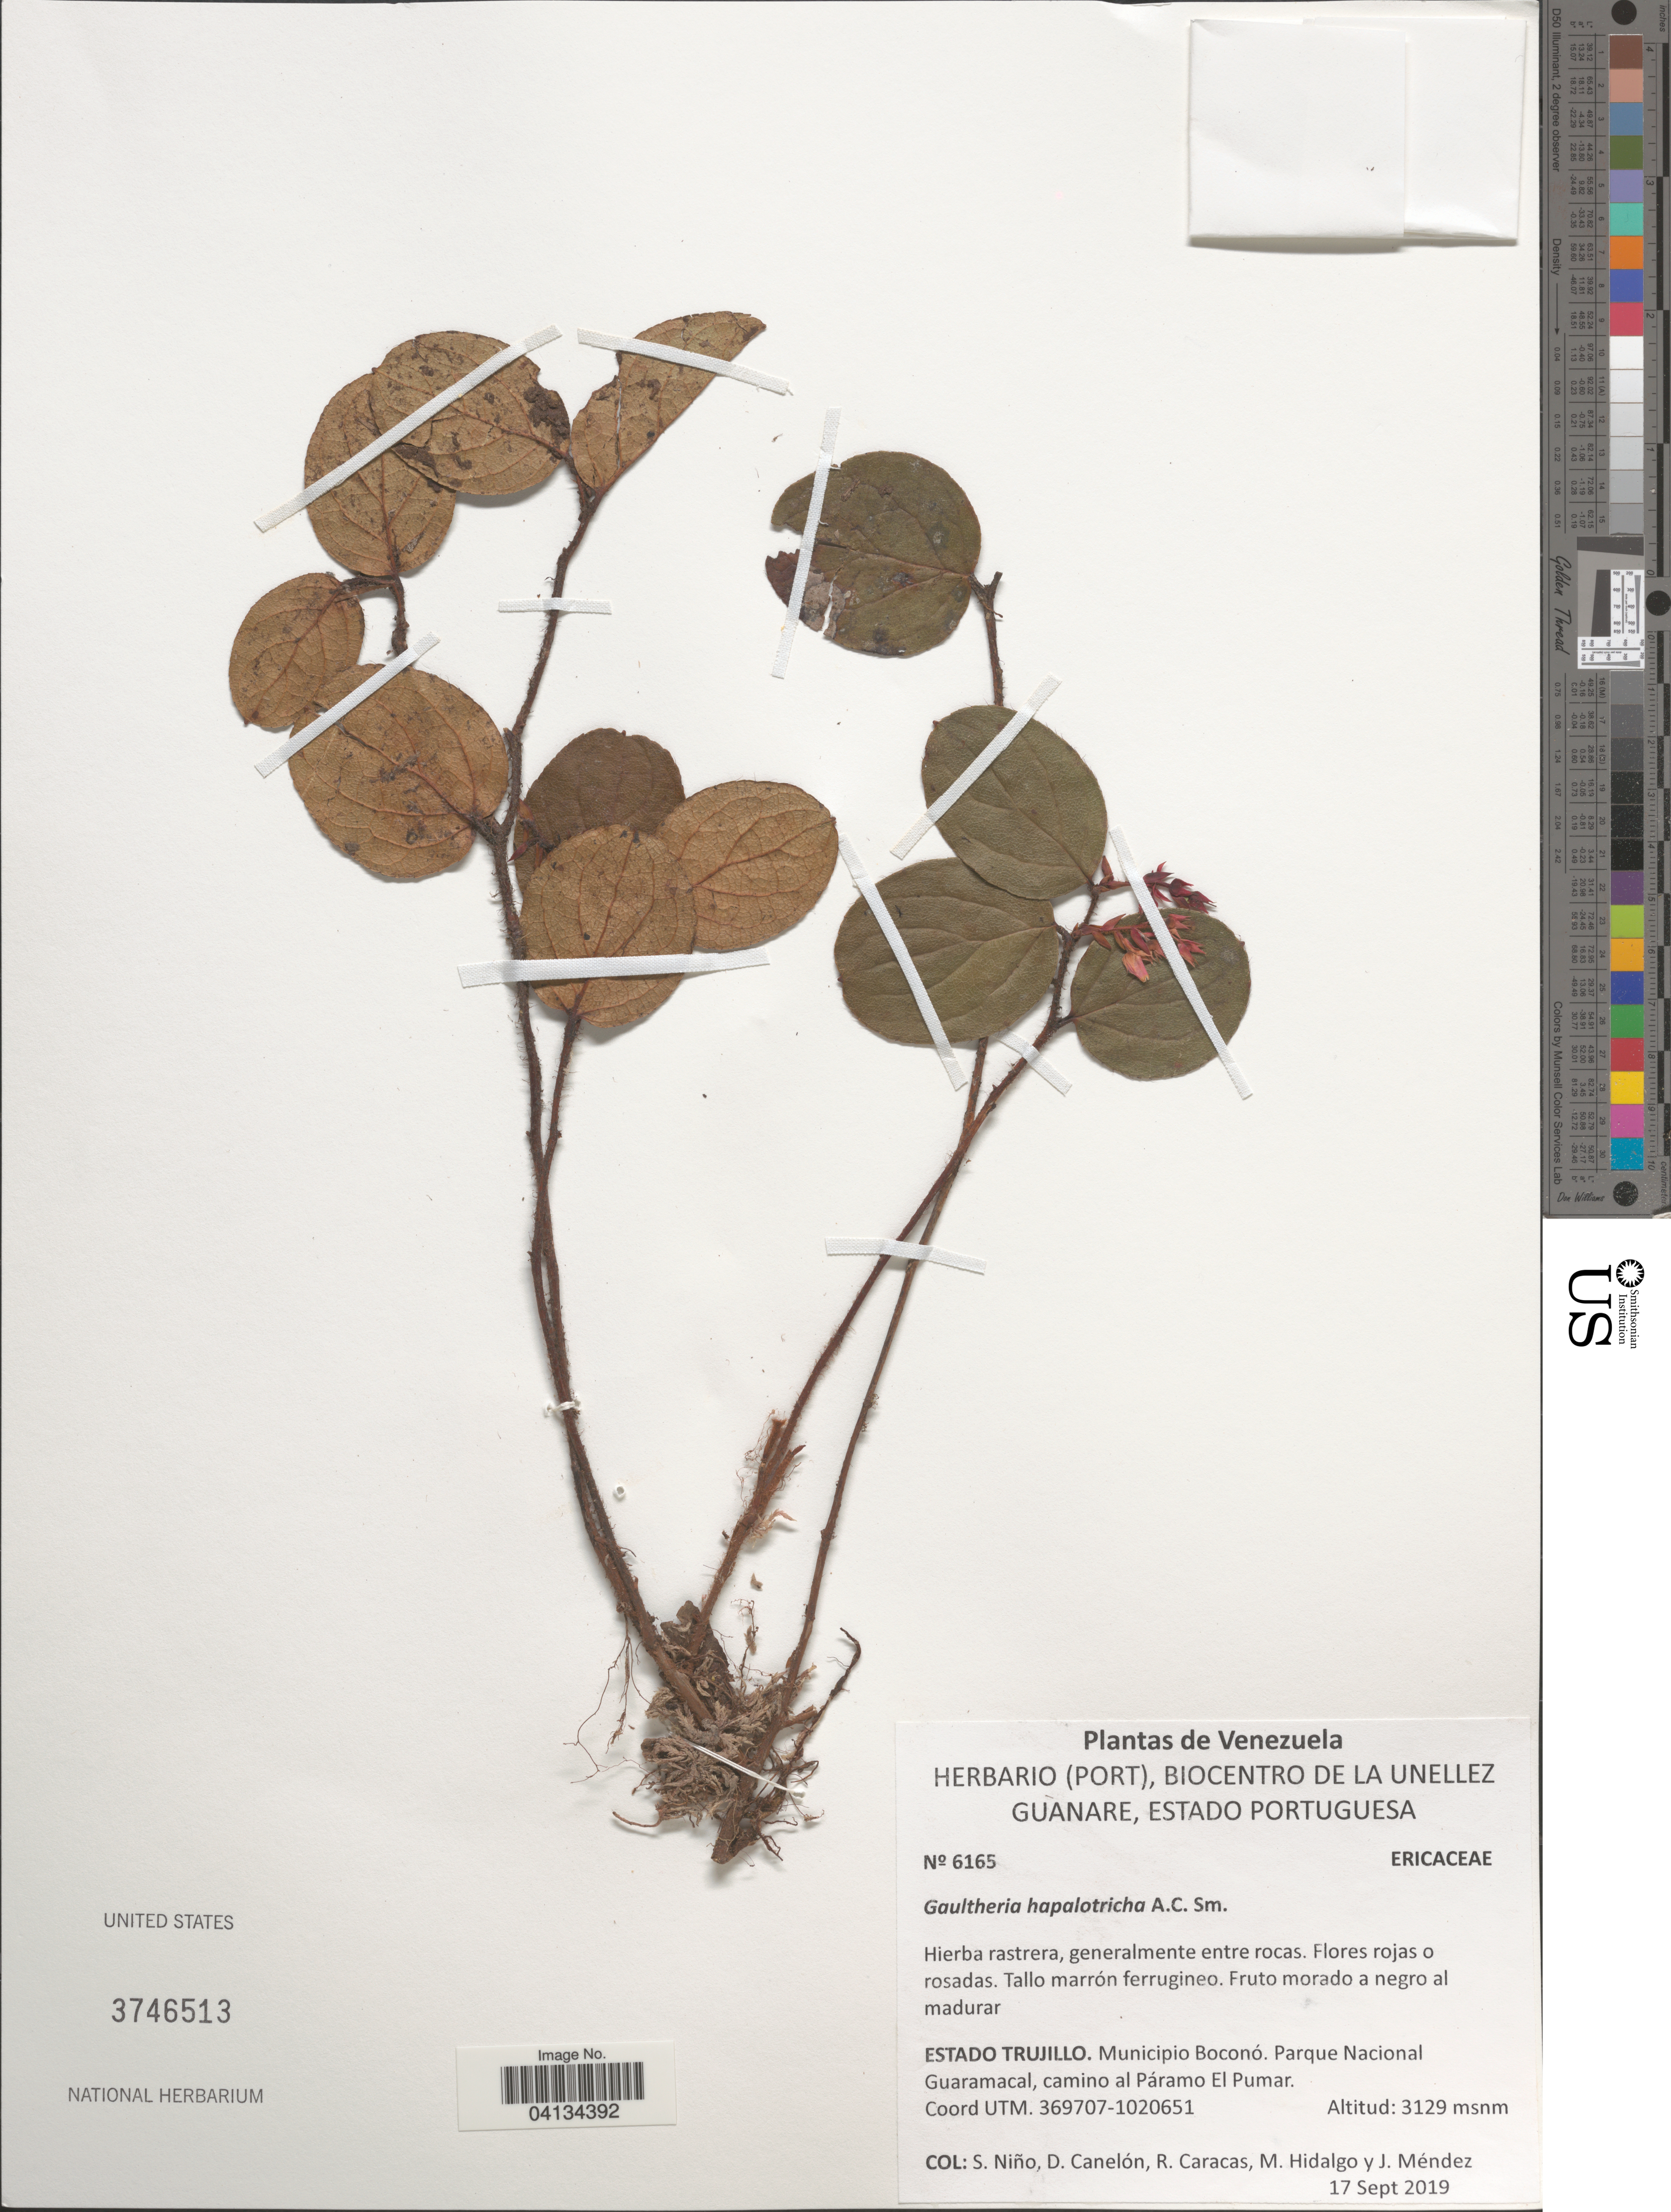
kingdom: Plantae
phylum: Tracheophyta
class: Magnoliopsida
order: Ericales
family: Ericaceae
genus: Gaultheria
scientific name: Gaultheria hapalotricha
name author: A.C. Sm.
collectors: S. M. Niño, D. Canelón, R. Caracas, M. Hidalgo & J. Mendez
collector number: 6165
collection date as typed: Transcribed d/m/y: 17/9/2019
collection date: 2019-09-17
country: Venezuela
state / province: Trujillo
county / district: Boconó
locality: Parque Nacional Guaramacal, camino al Páramo El Pumar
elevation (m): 3129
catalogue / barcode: US 3746513